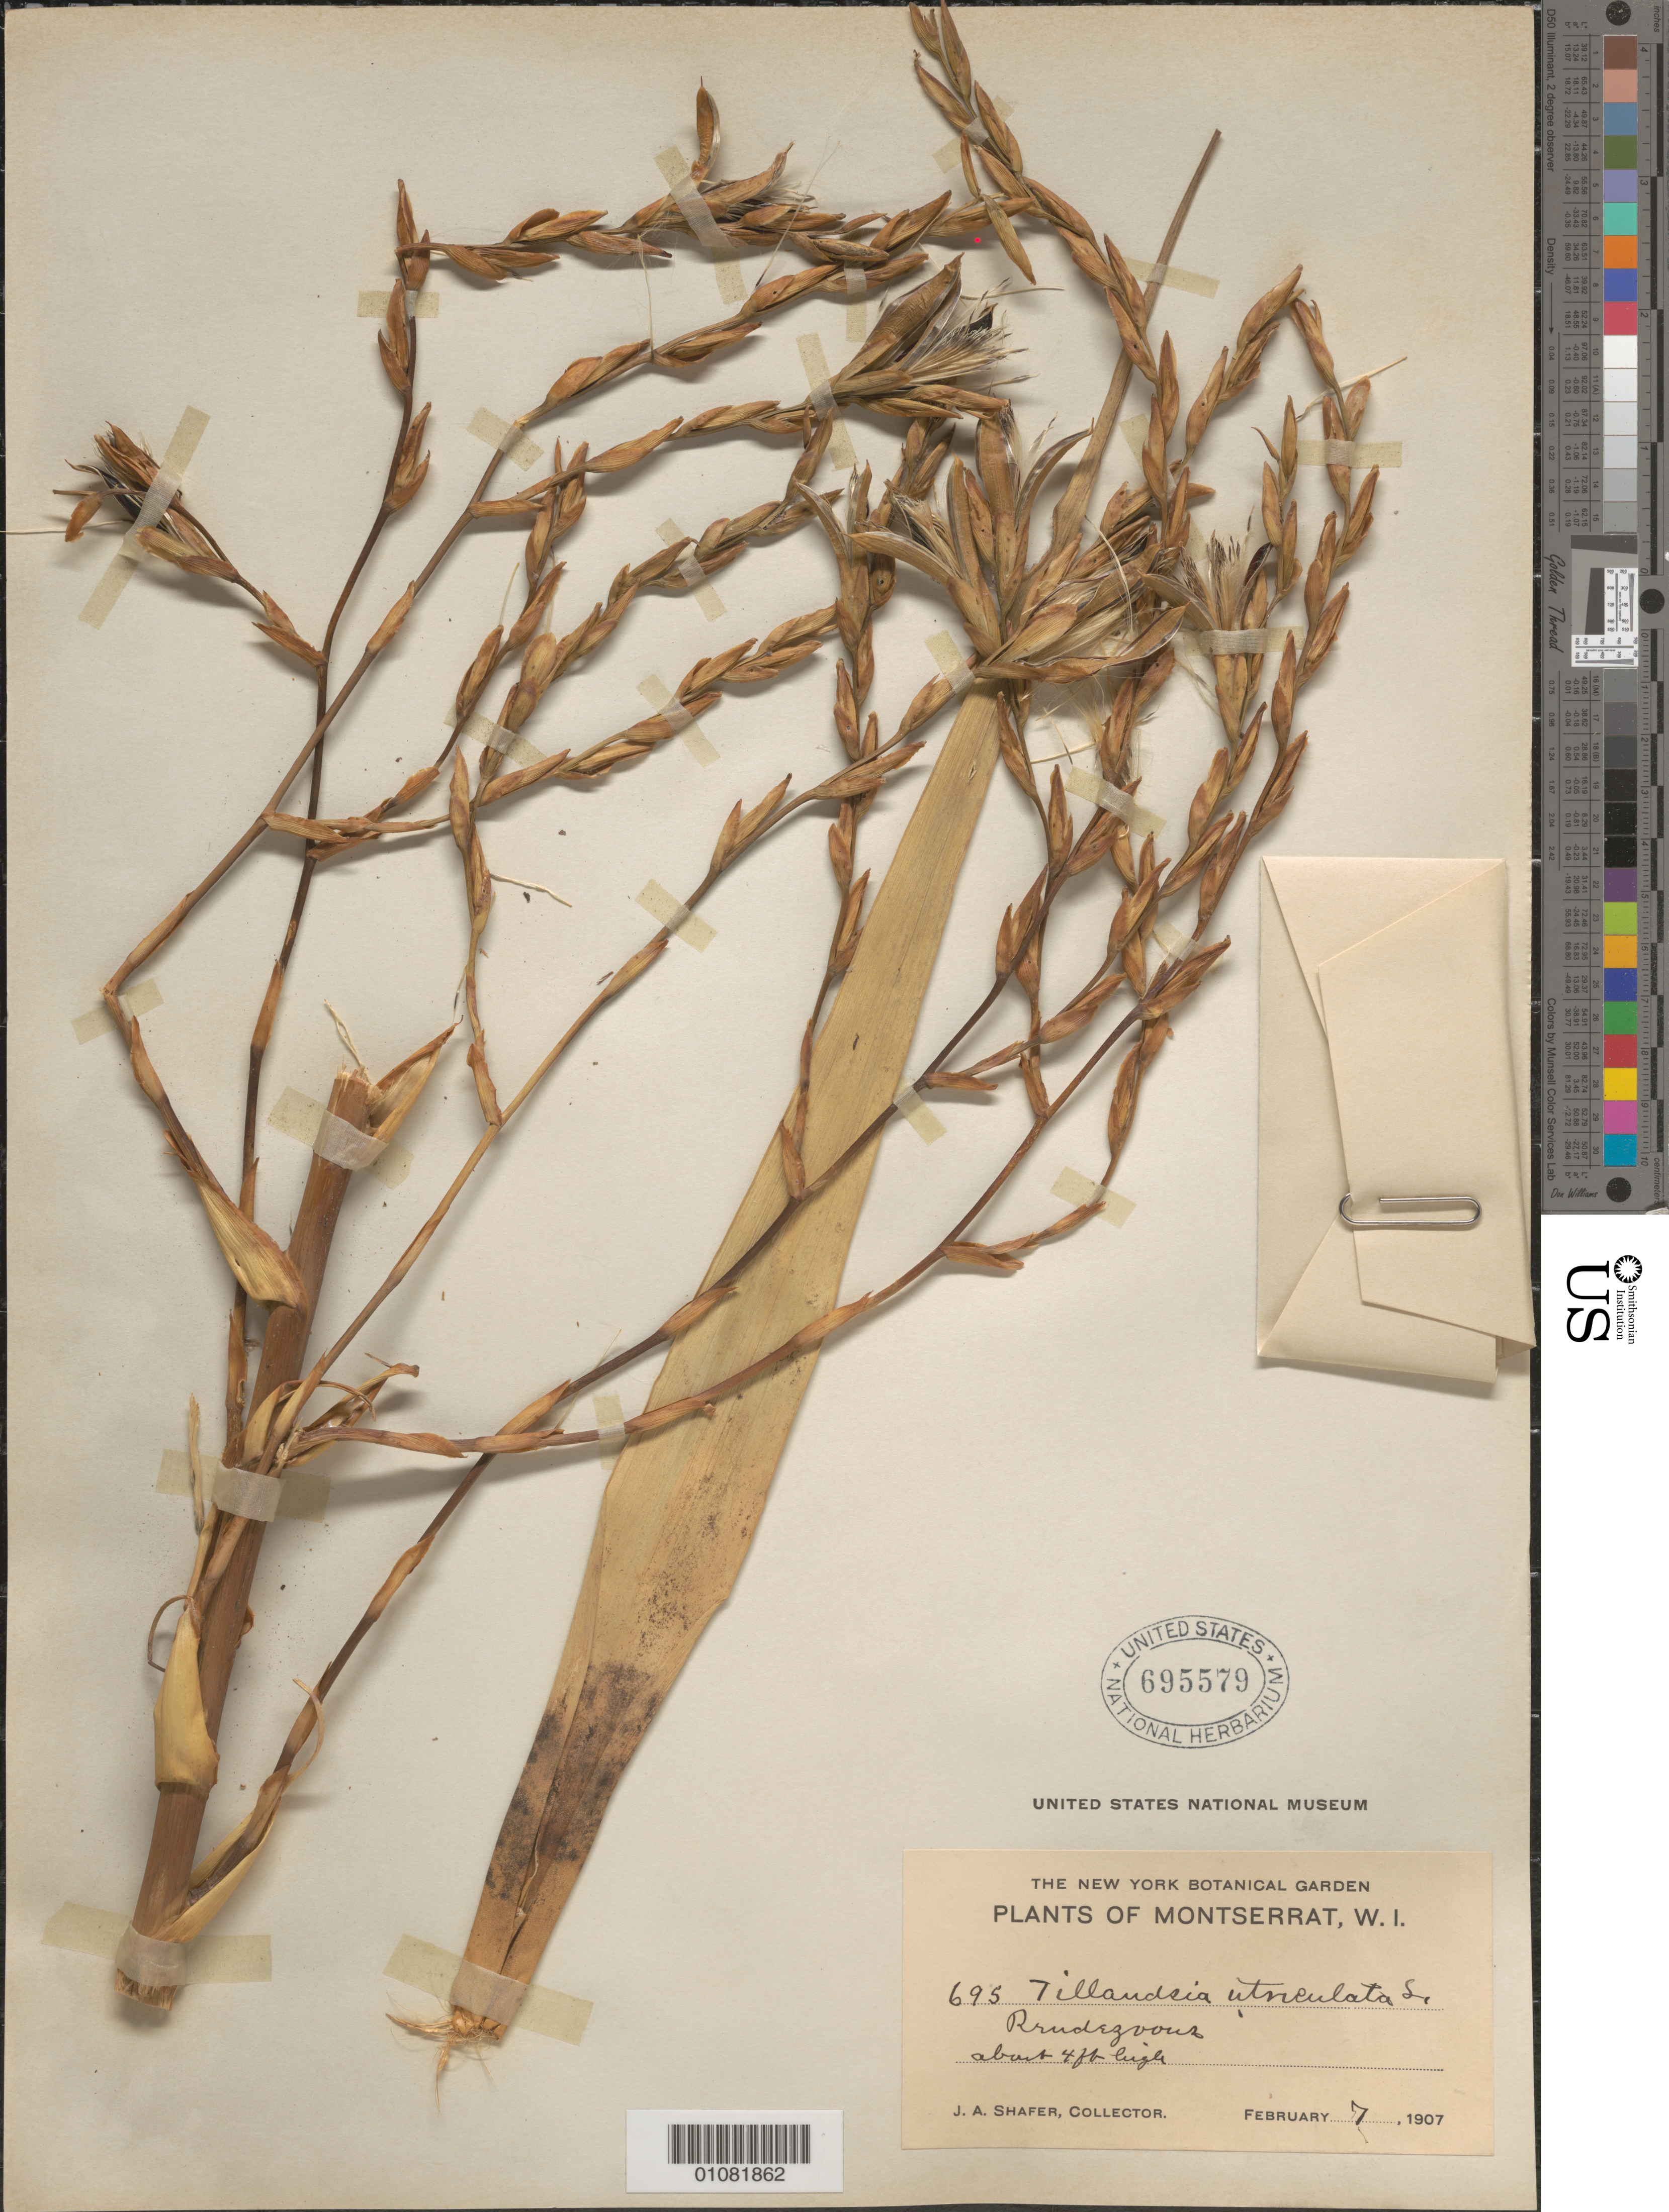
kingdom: Plantae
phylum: Tracheophyta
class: Liliopsida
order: Poales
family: Bromeliaceae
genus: Tillandsia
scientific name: Tillandsia utriculata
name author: L.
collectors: J. A. Shafer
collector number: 695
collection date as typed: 07 Feb 1907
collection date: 1907-02-07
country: Montserrat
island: Montserrat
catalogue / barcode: US 695579